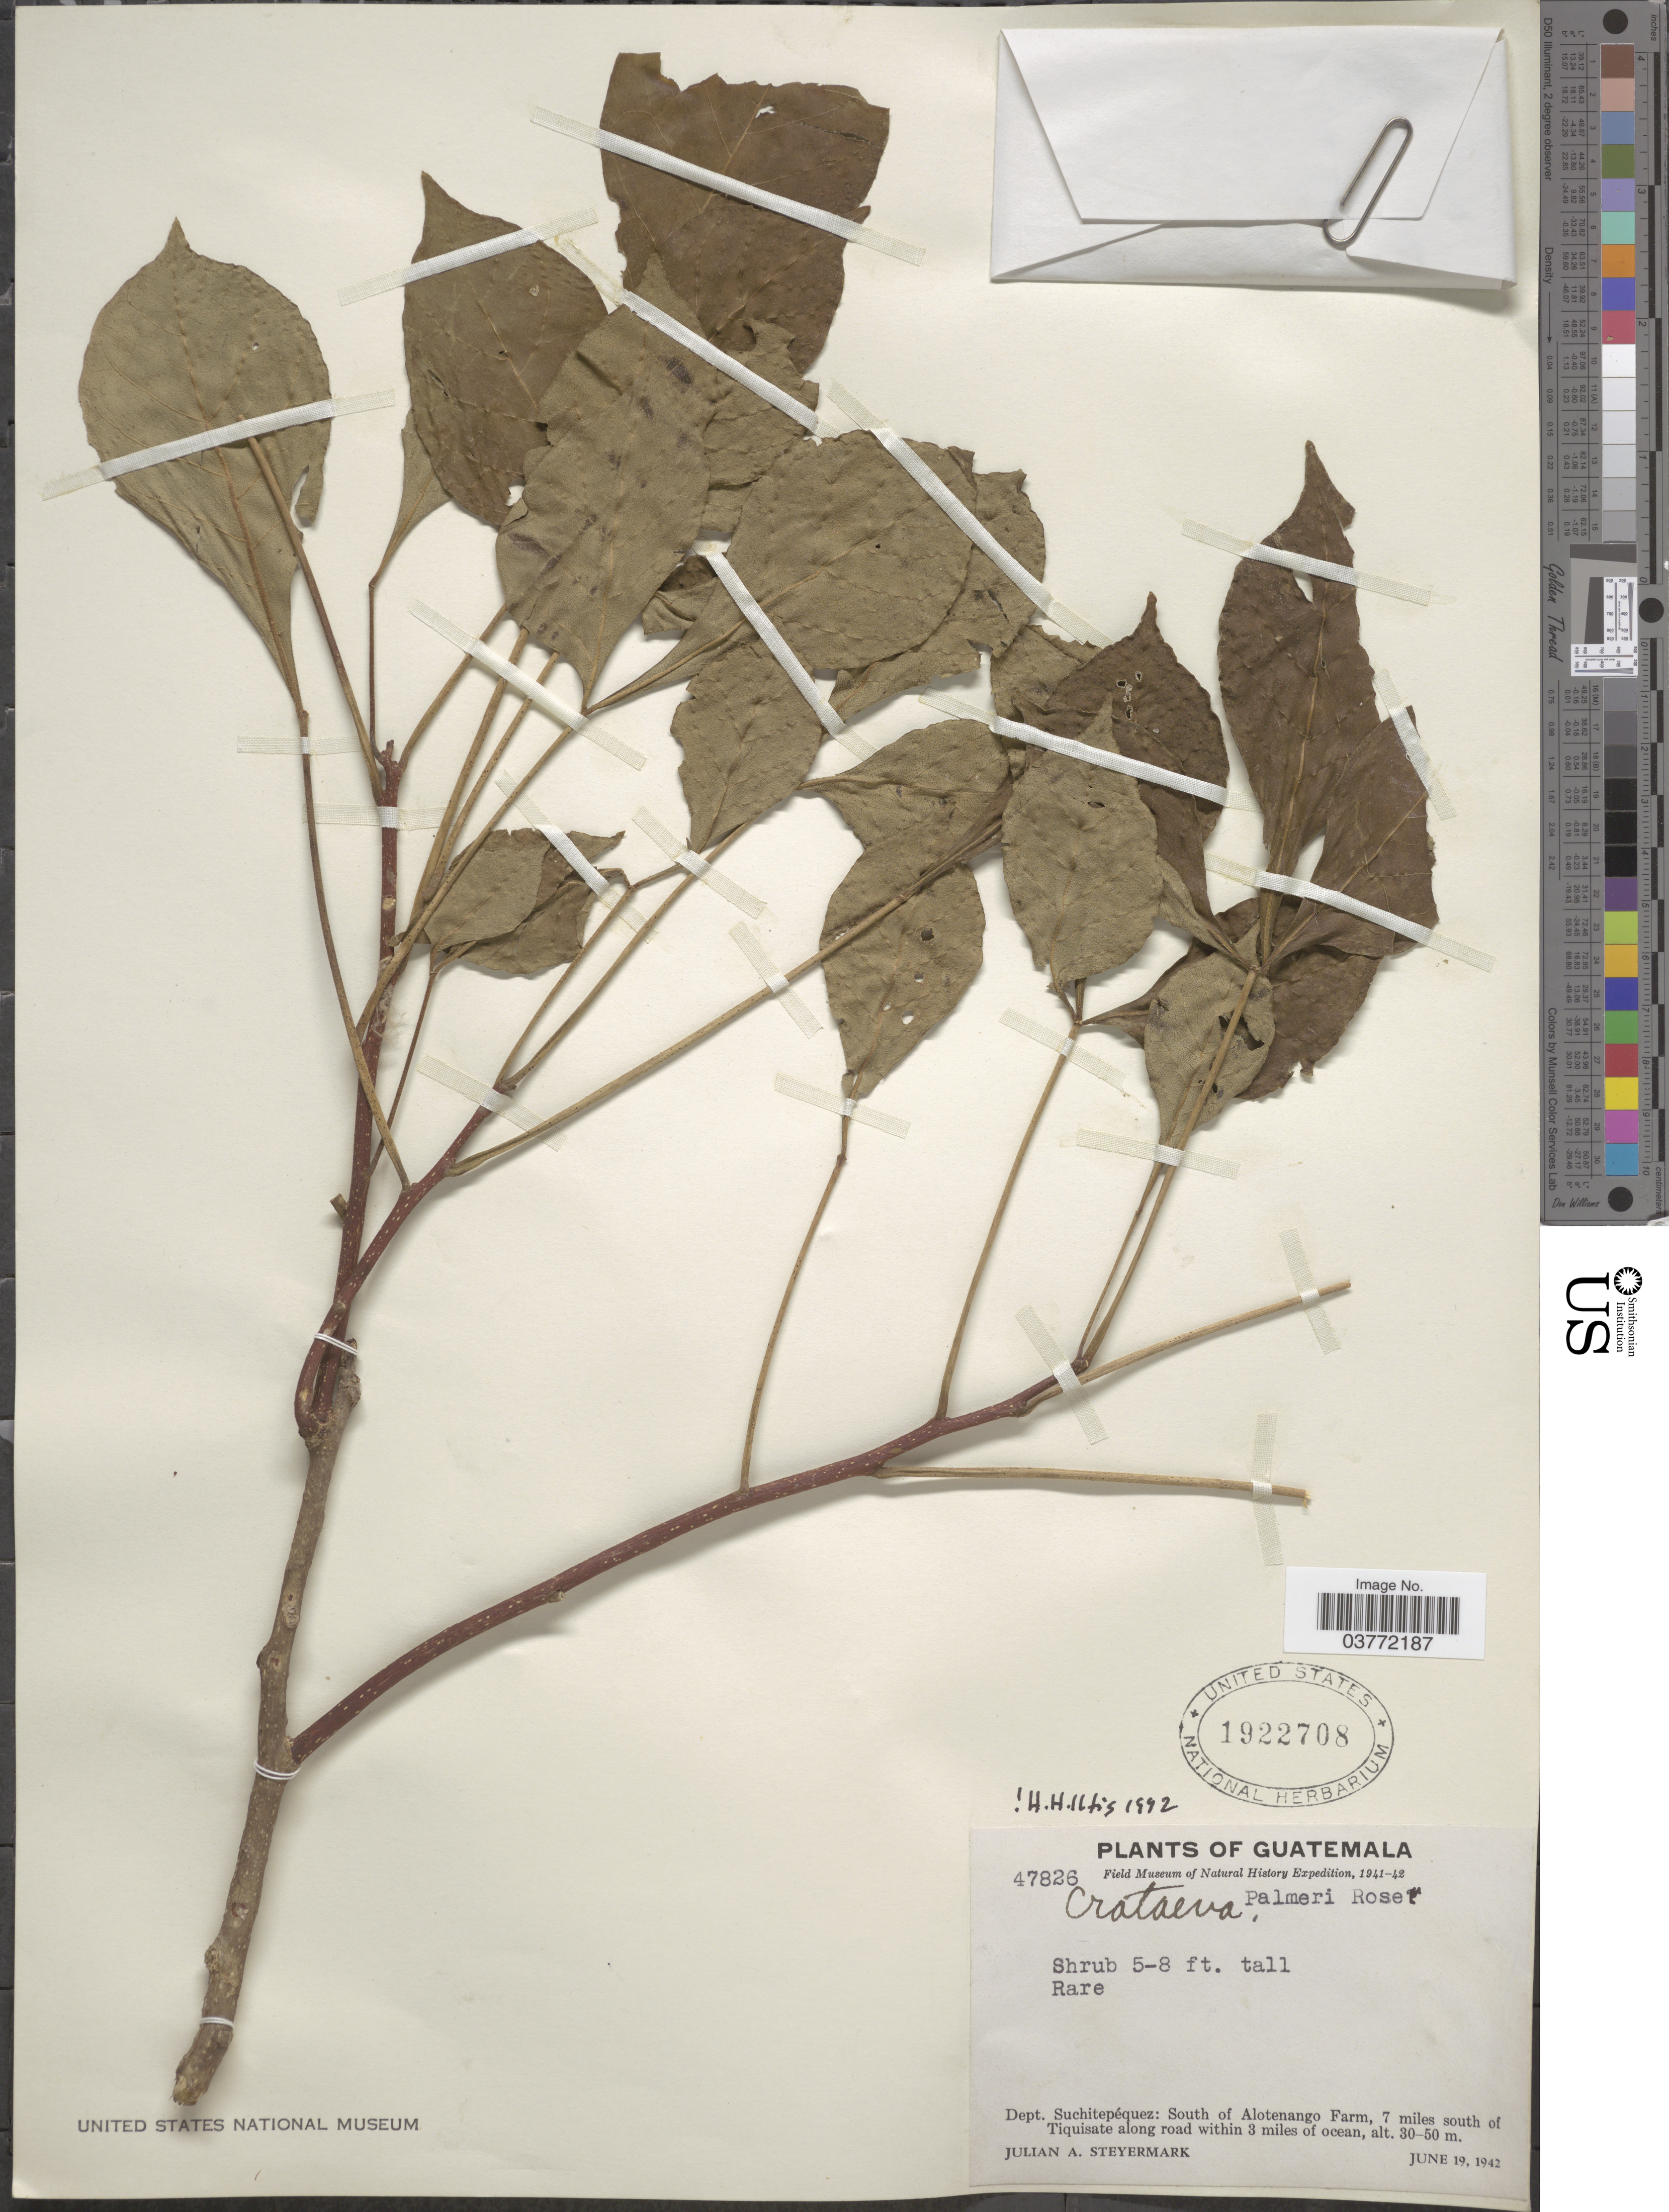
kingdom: Plantae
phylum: Tracheophyta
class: Magnoliopsida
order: Brassicales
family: Capparaceae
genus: Crateva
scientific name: Crateva palmeri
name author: Rose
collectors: J. Steyermark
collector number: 47826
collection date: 1942-06-19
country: Guatemala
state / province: Suchitepequez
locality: Dept. Suchitepéquez: South of Alotenango Farm, 7 miles south of Tiquisate along road within 3 miles of ocean.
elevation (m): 30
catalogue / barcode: US 1922708